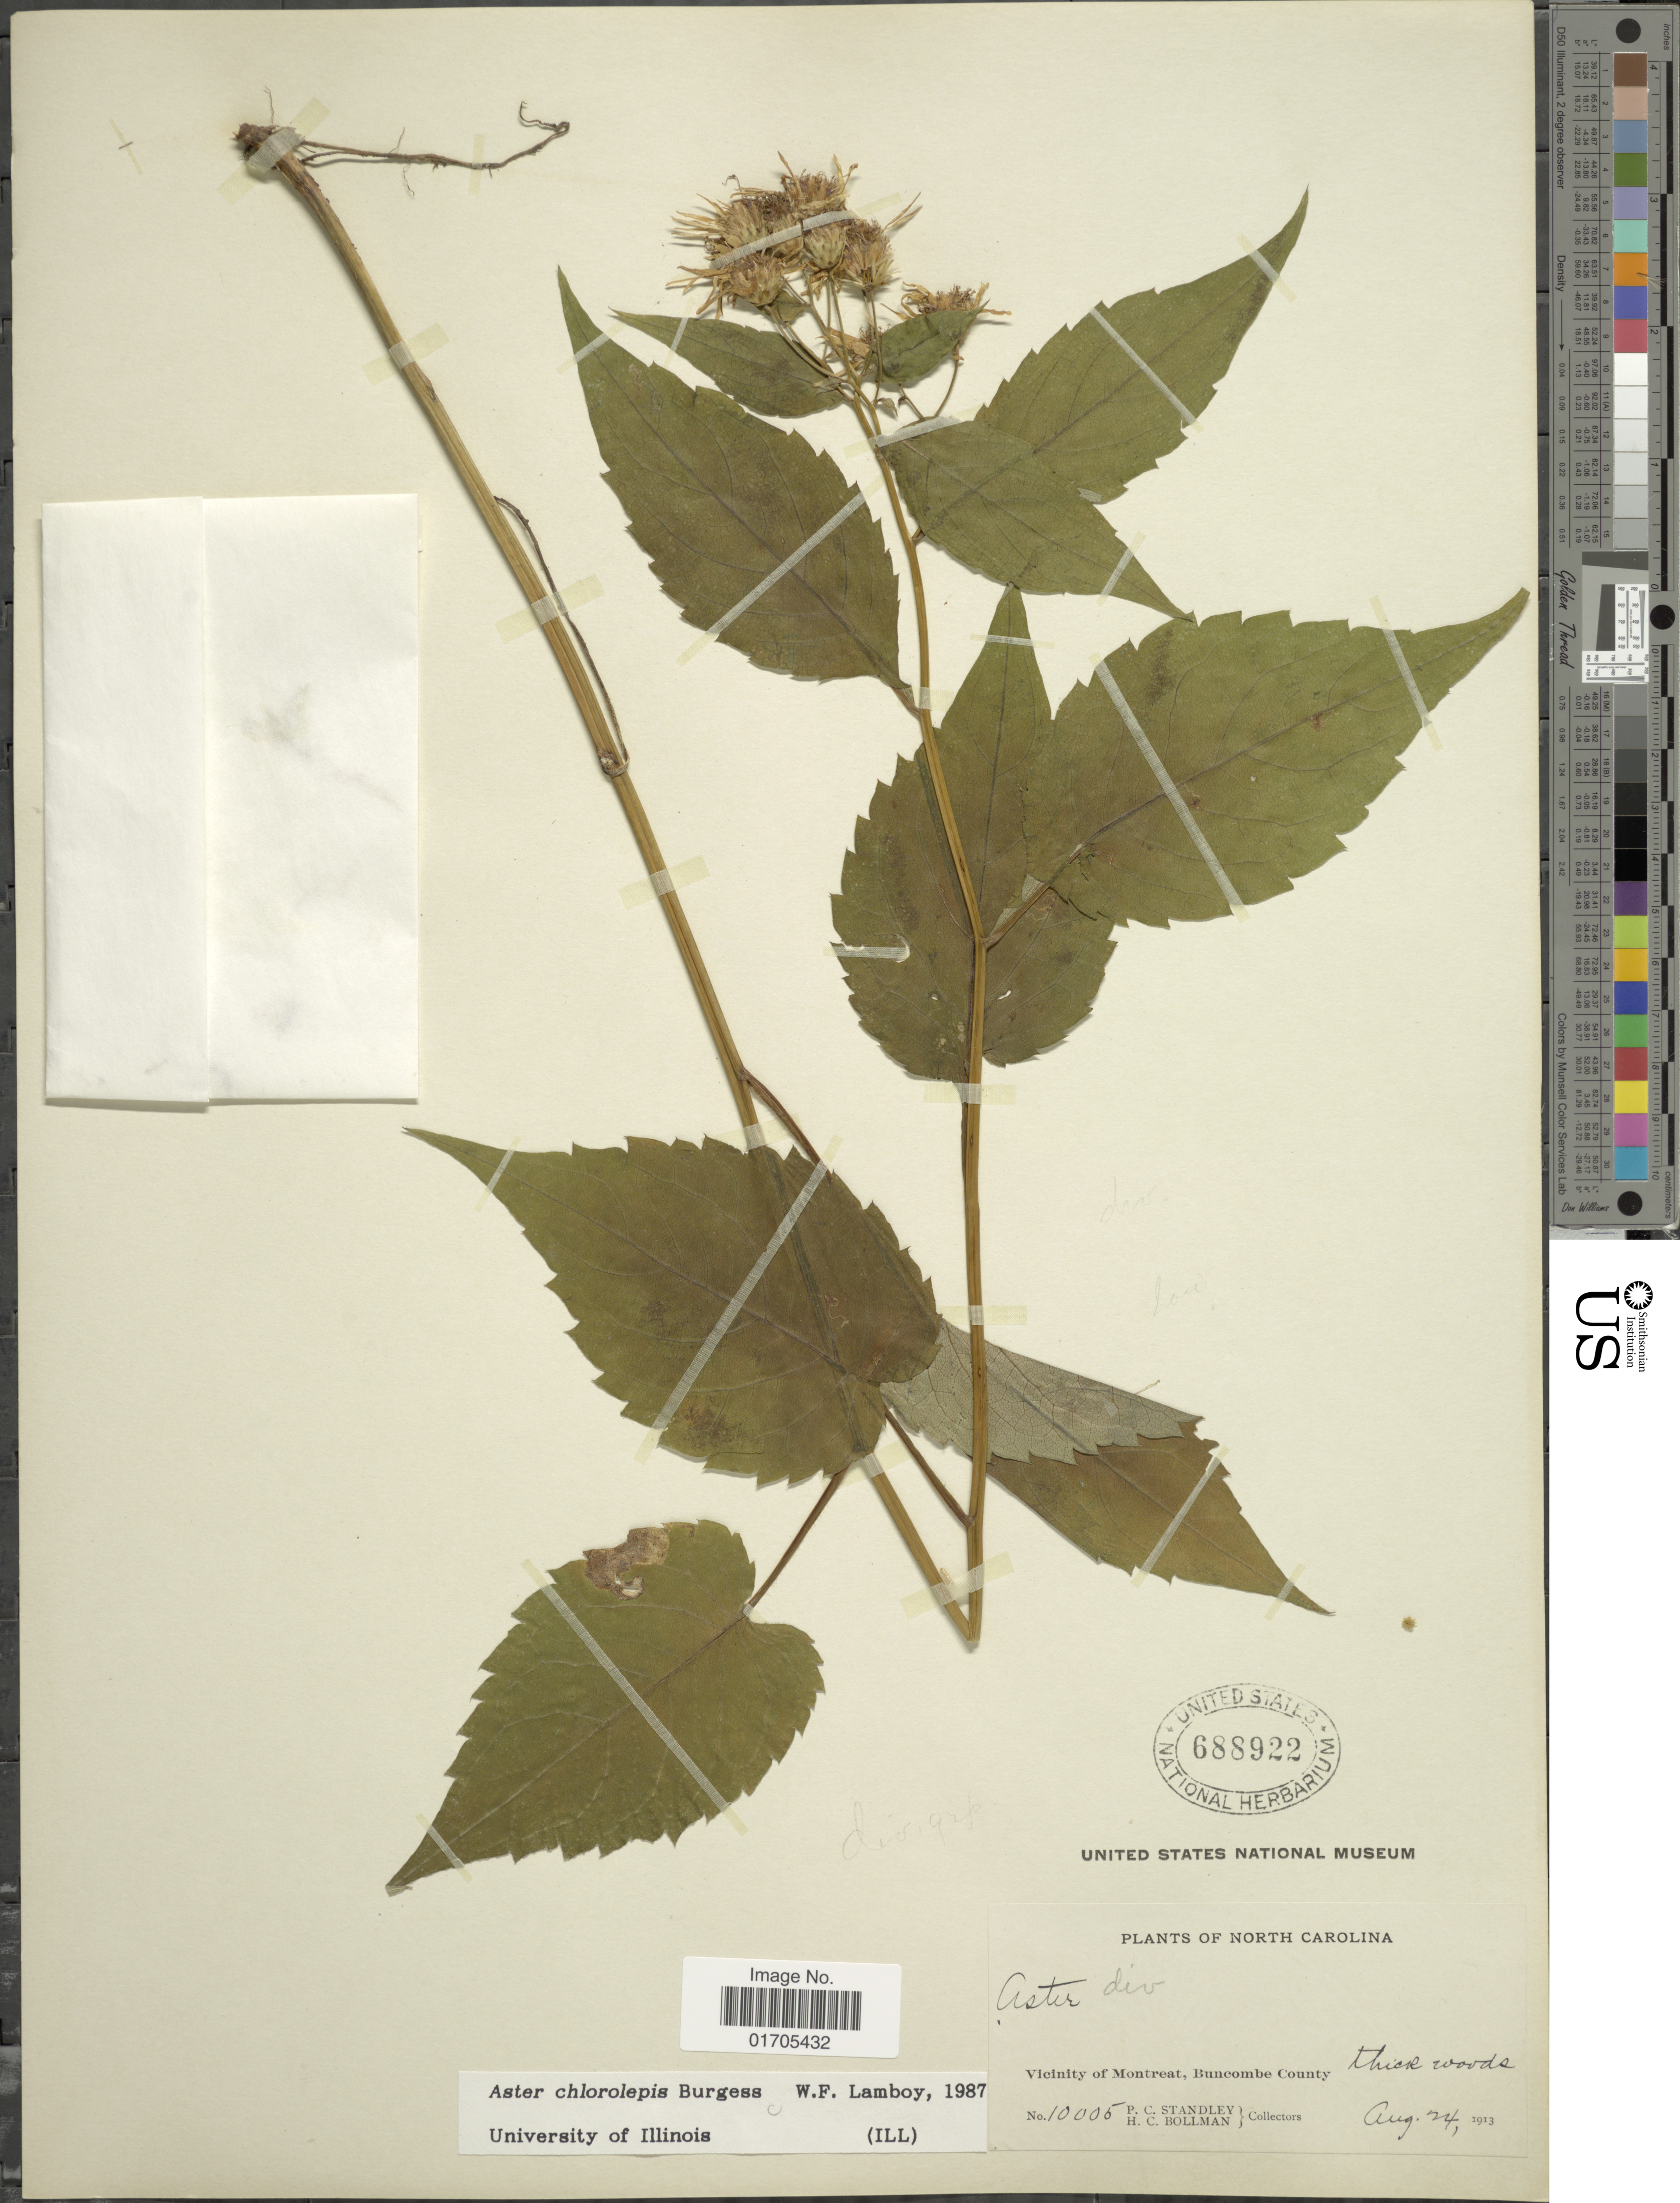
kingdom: Plantae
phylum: Tracheophyta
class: Magnoliopsida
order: Asterales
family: Asteraceae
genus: Eurybia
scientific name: Eurybia chlorolepis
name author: G.L. Nesom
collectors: P. C. Standley & H. C. Bollman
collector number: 10005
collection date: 1913-08-24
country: United States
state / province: North Carolina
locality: North Carolina. Vicinity of Montreat, Buncombe County, thick woods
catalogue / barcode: US 688922